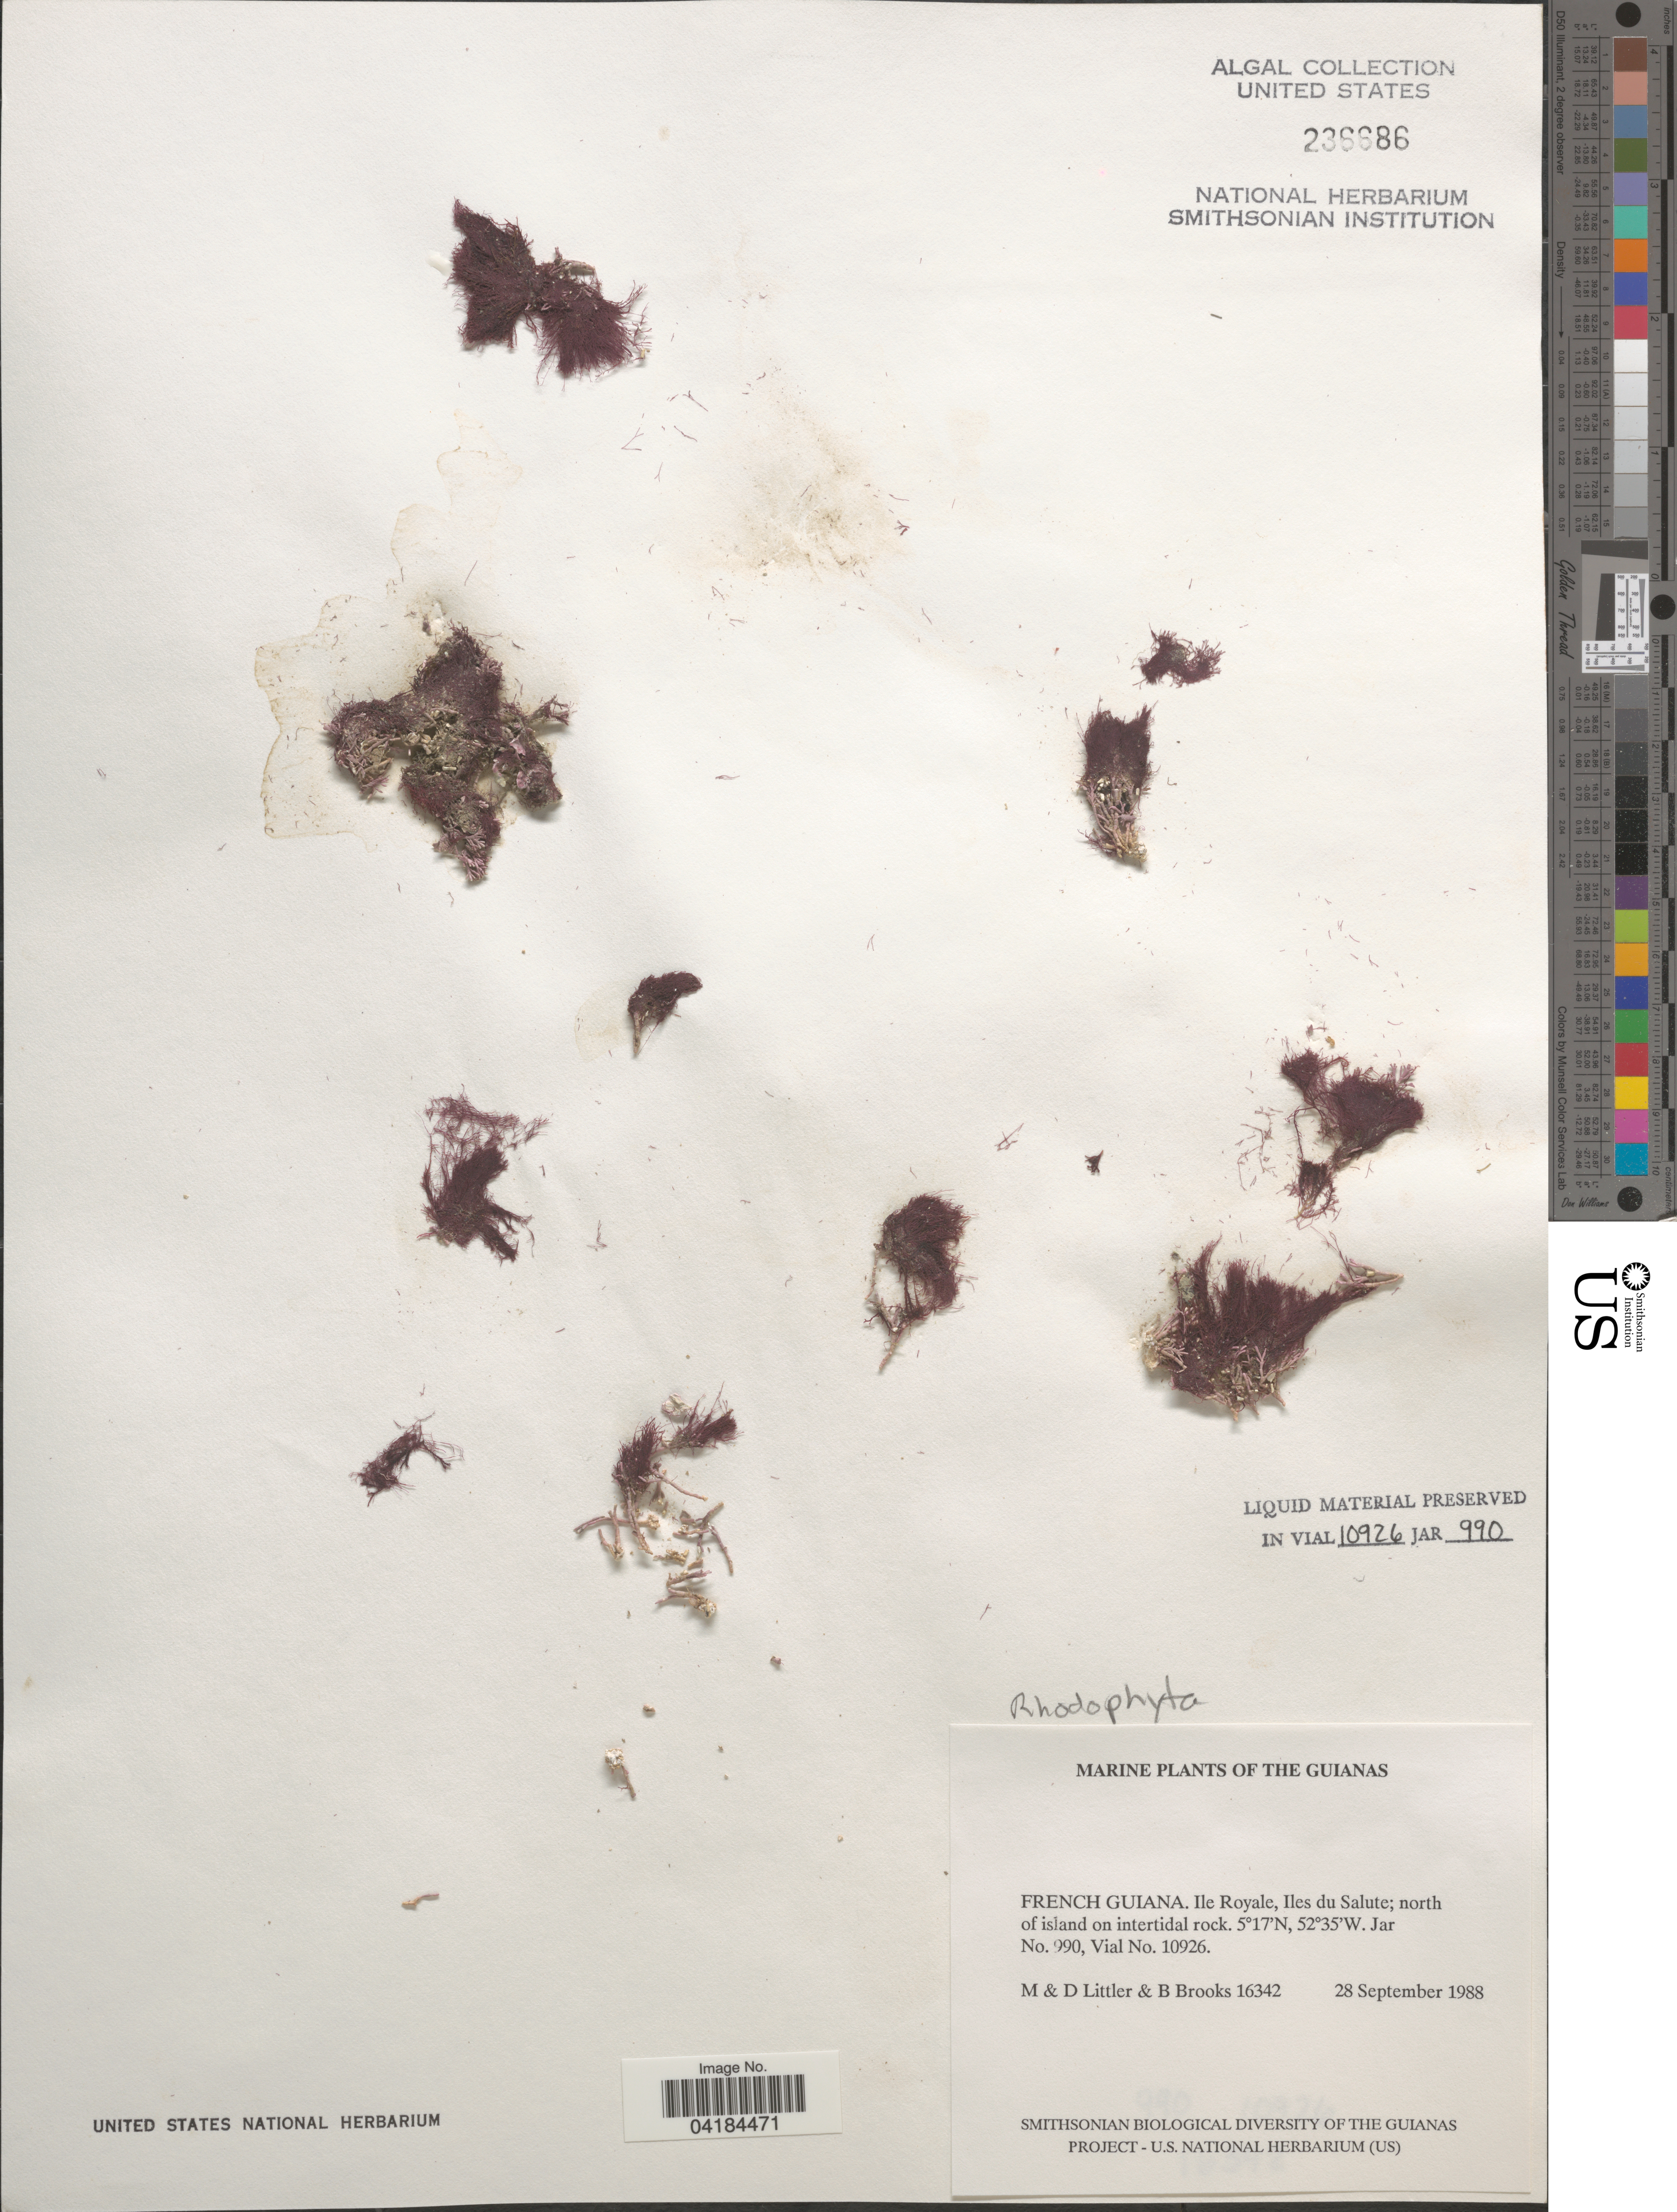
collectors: M. Littler, D. S. Littler & B. Brooks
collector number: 16342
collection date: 1988-09-28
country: French Guiana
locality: The Guianas. Ile Royale, Iles du Salute; north of island on intertidal rock.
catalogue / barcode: US 236686